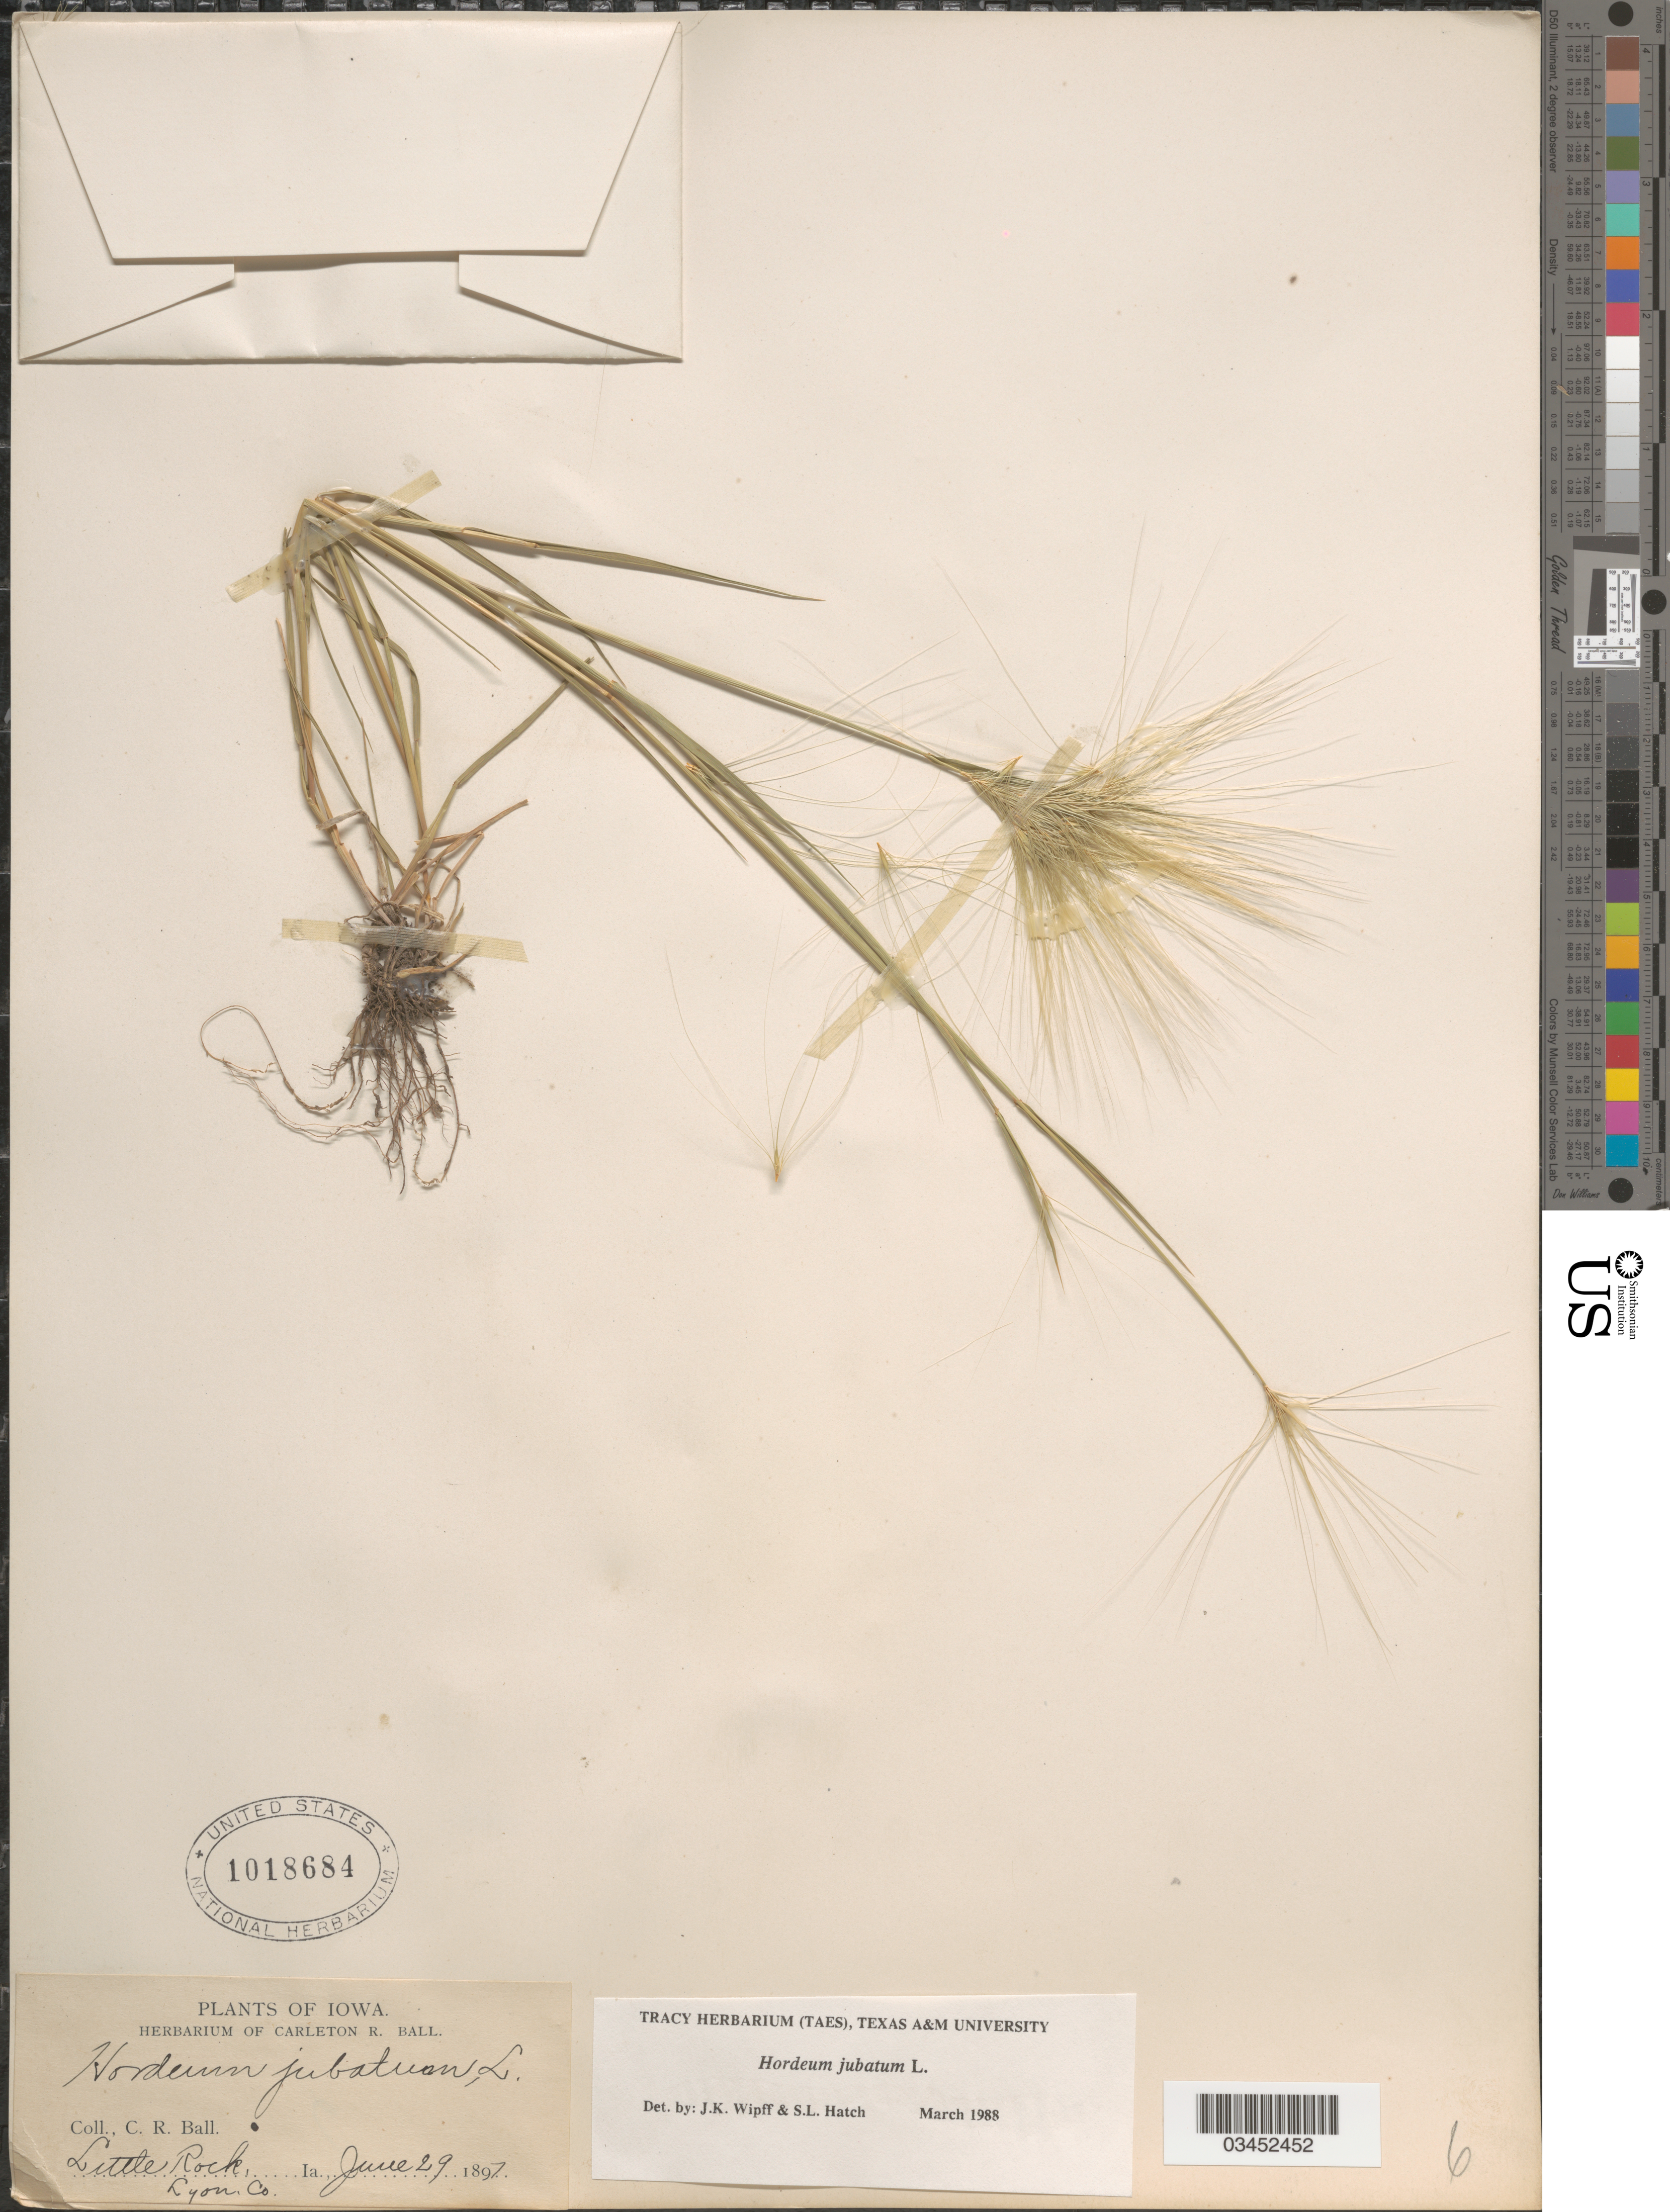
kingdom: Plantae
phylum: Tracheophyta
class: Liliopsida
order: Poales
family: Poaceae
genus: Hordeum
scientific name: Hordeum jubatum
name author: L.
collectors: C. R. Ball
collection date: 1897-06-29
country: United States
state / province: Iowa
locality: Little Rock, Lyon Co.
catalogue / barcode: US 1018684